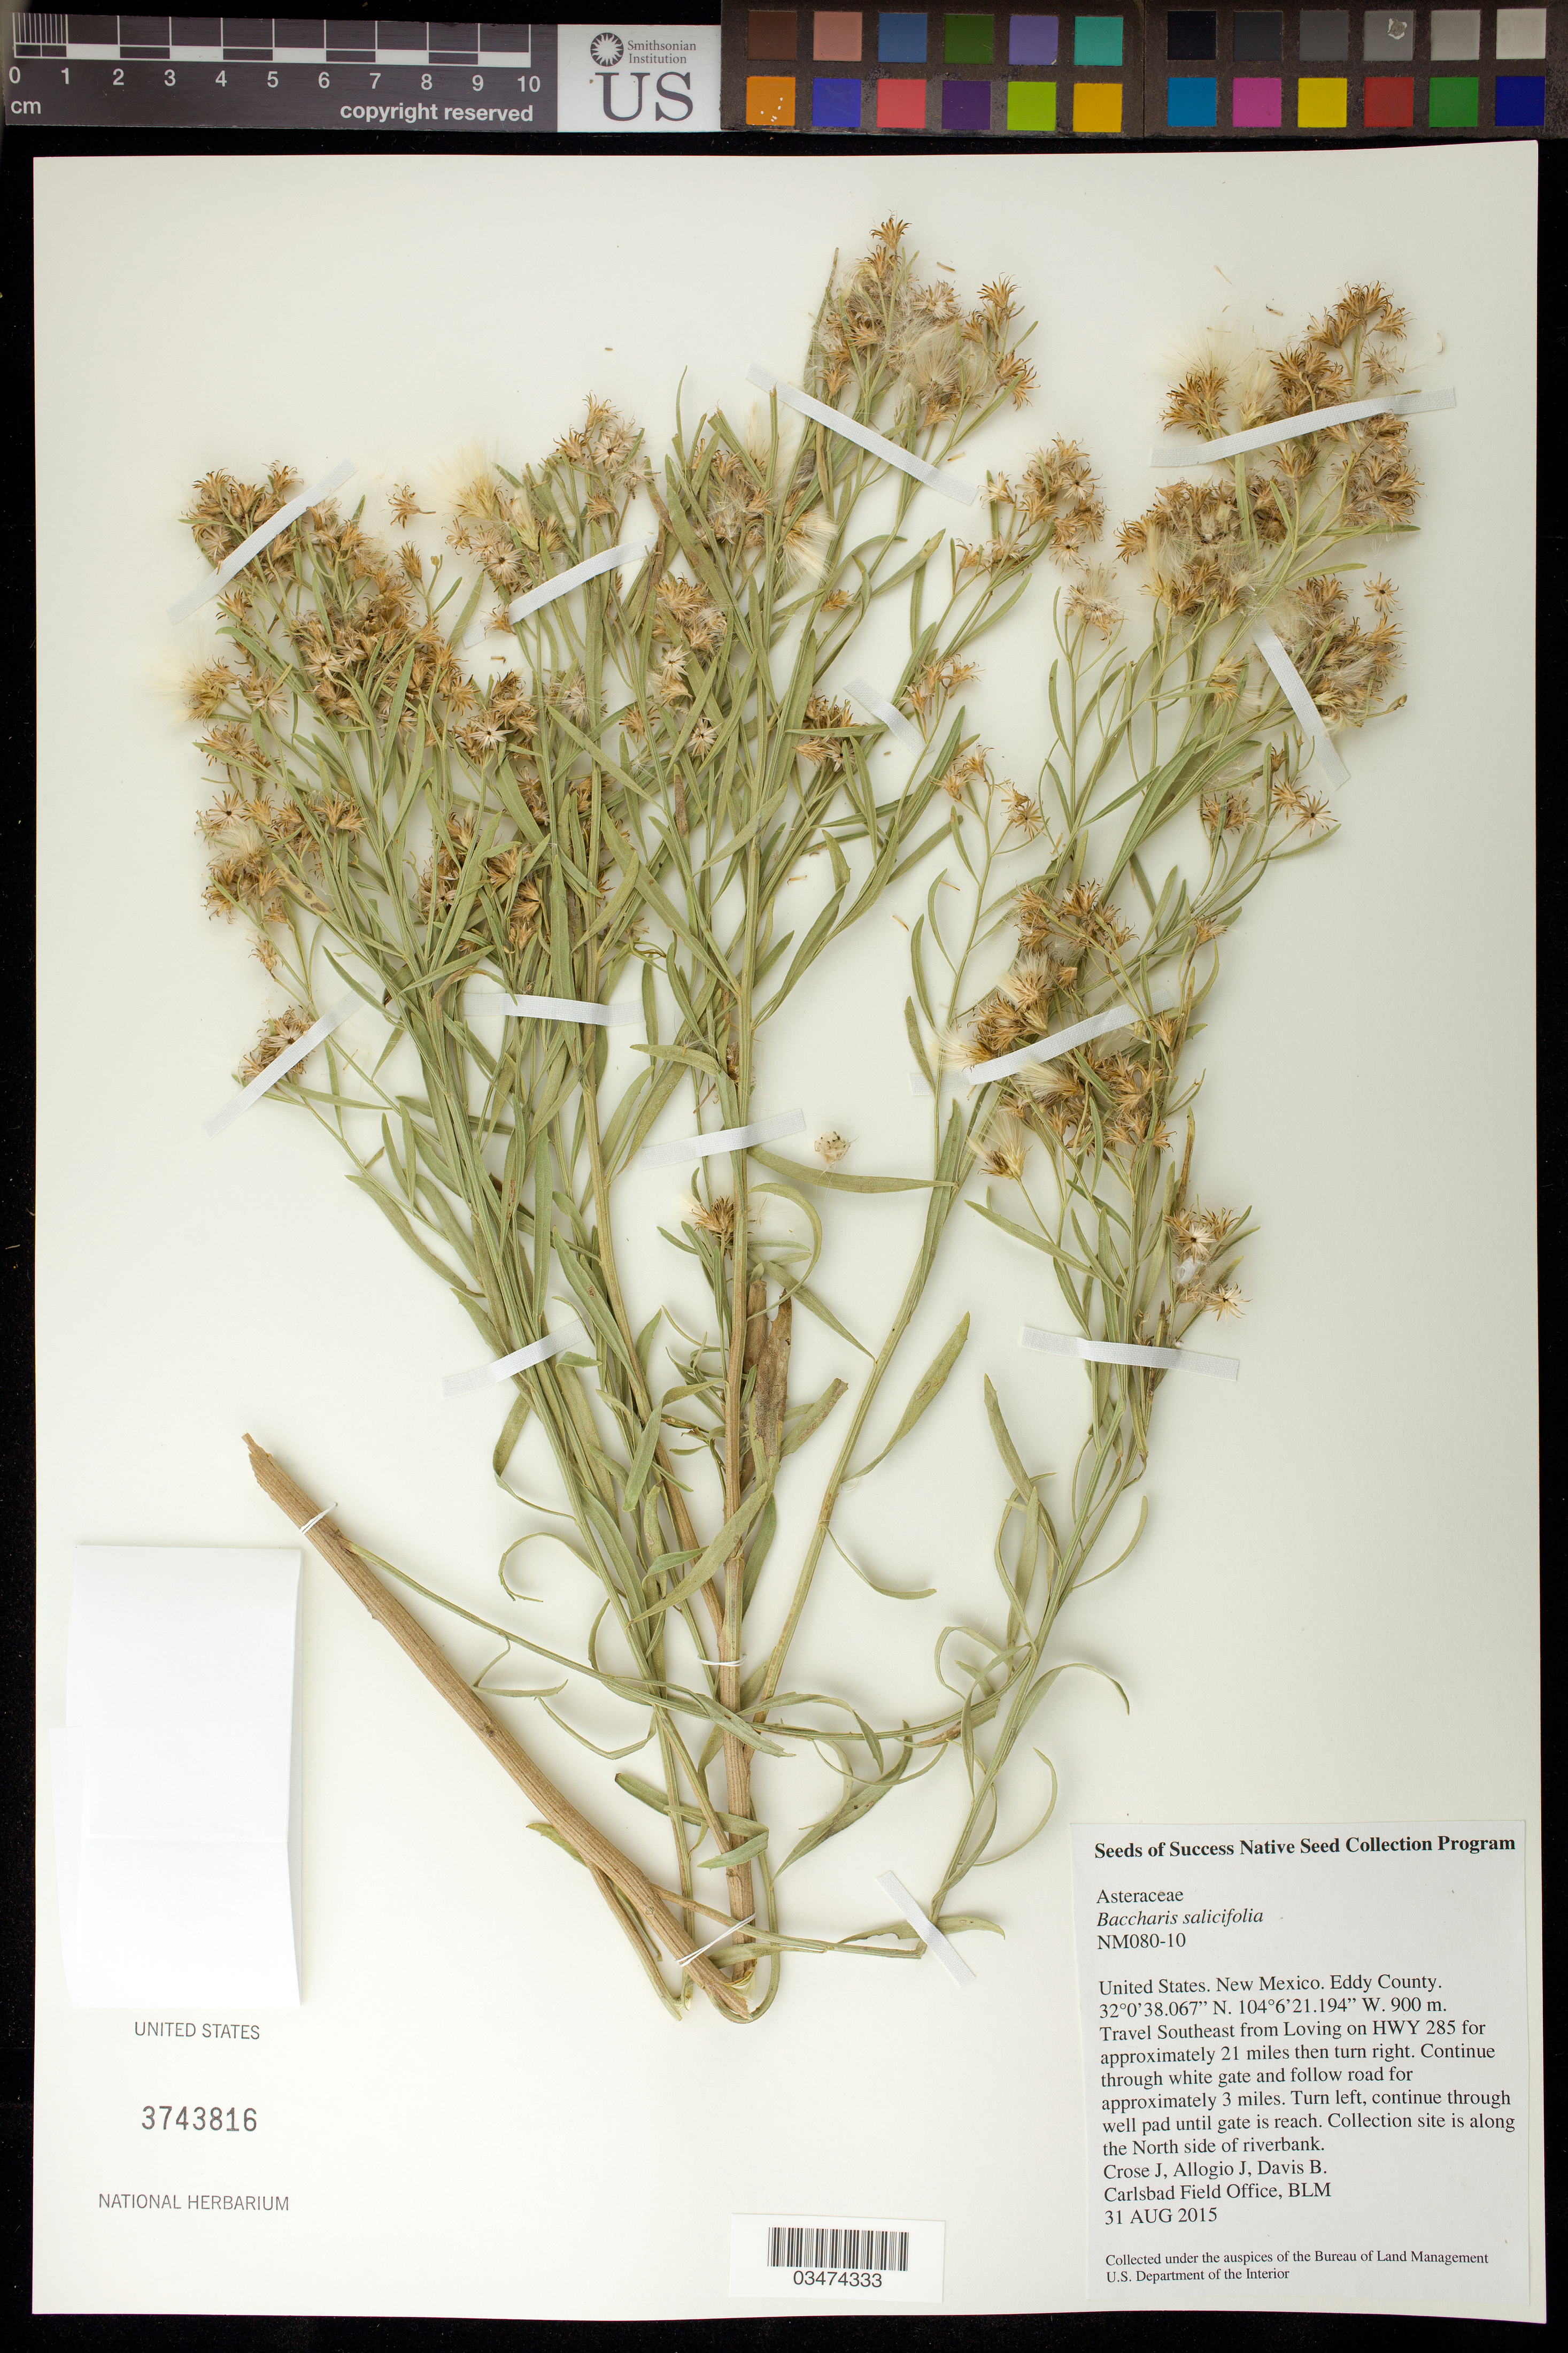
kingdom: Plantae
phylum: Tracheophyta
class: Magnoliopsida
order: Asterales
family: Asteraceae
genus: Baccharis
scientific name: Baccharis salicifolia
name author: (Ruiz & Pav.) Pers.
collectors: J. Crose, J. Allogio & B. Davis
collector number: NM080-10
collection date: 2015-08-31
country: United States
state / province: New Mexico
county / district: Eddy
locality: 21 mi. SW on Hwy 285 from Loving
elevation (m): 900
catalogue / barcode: US 3743816